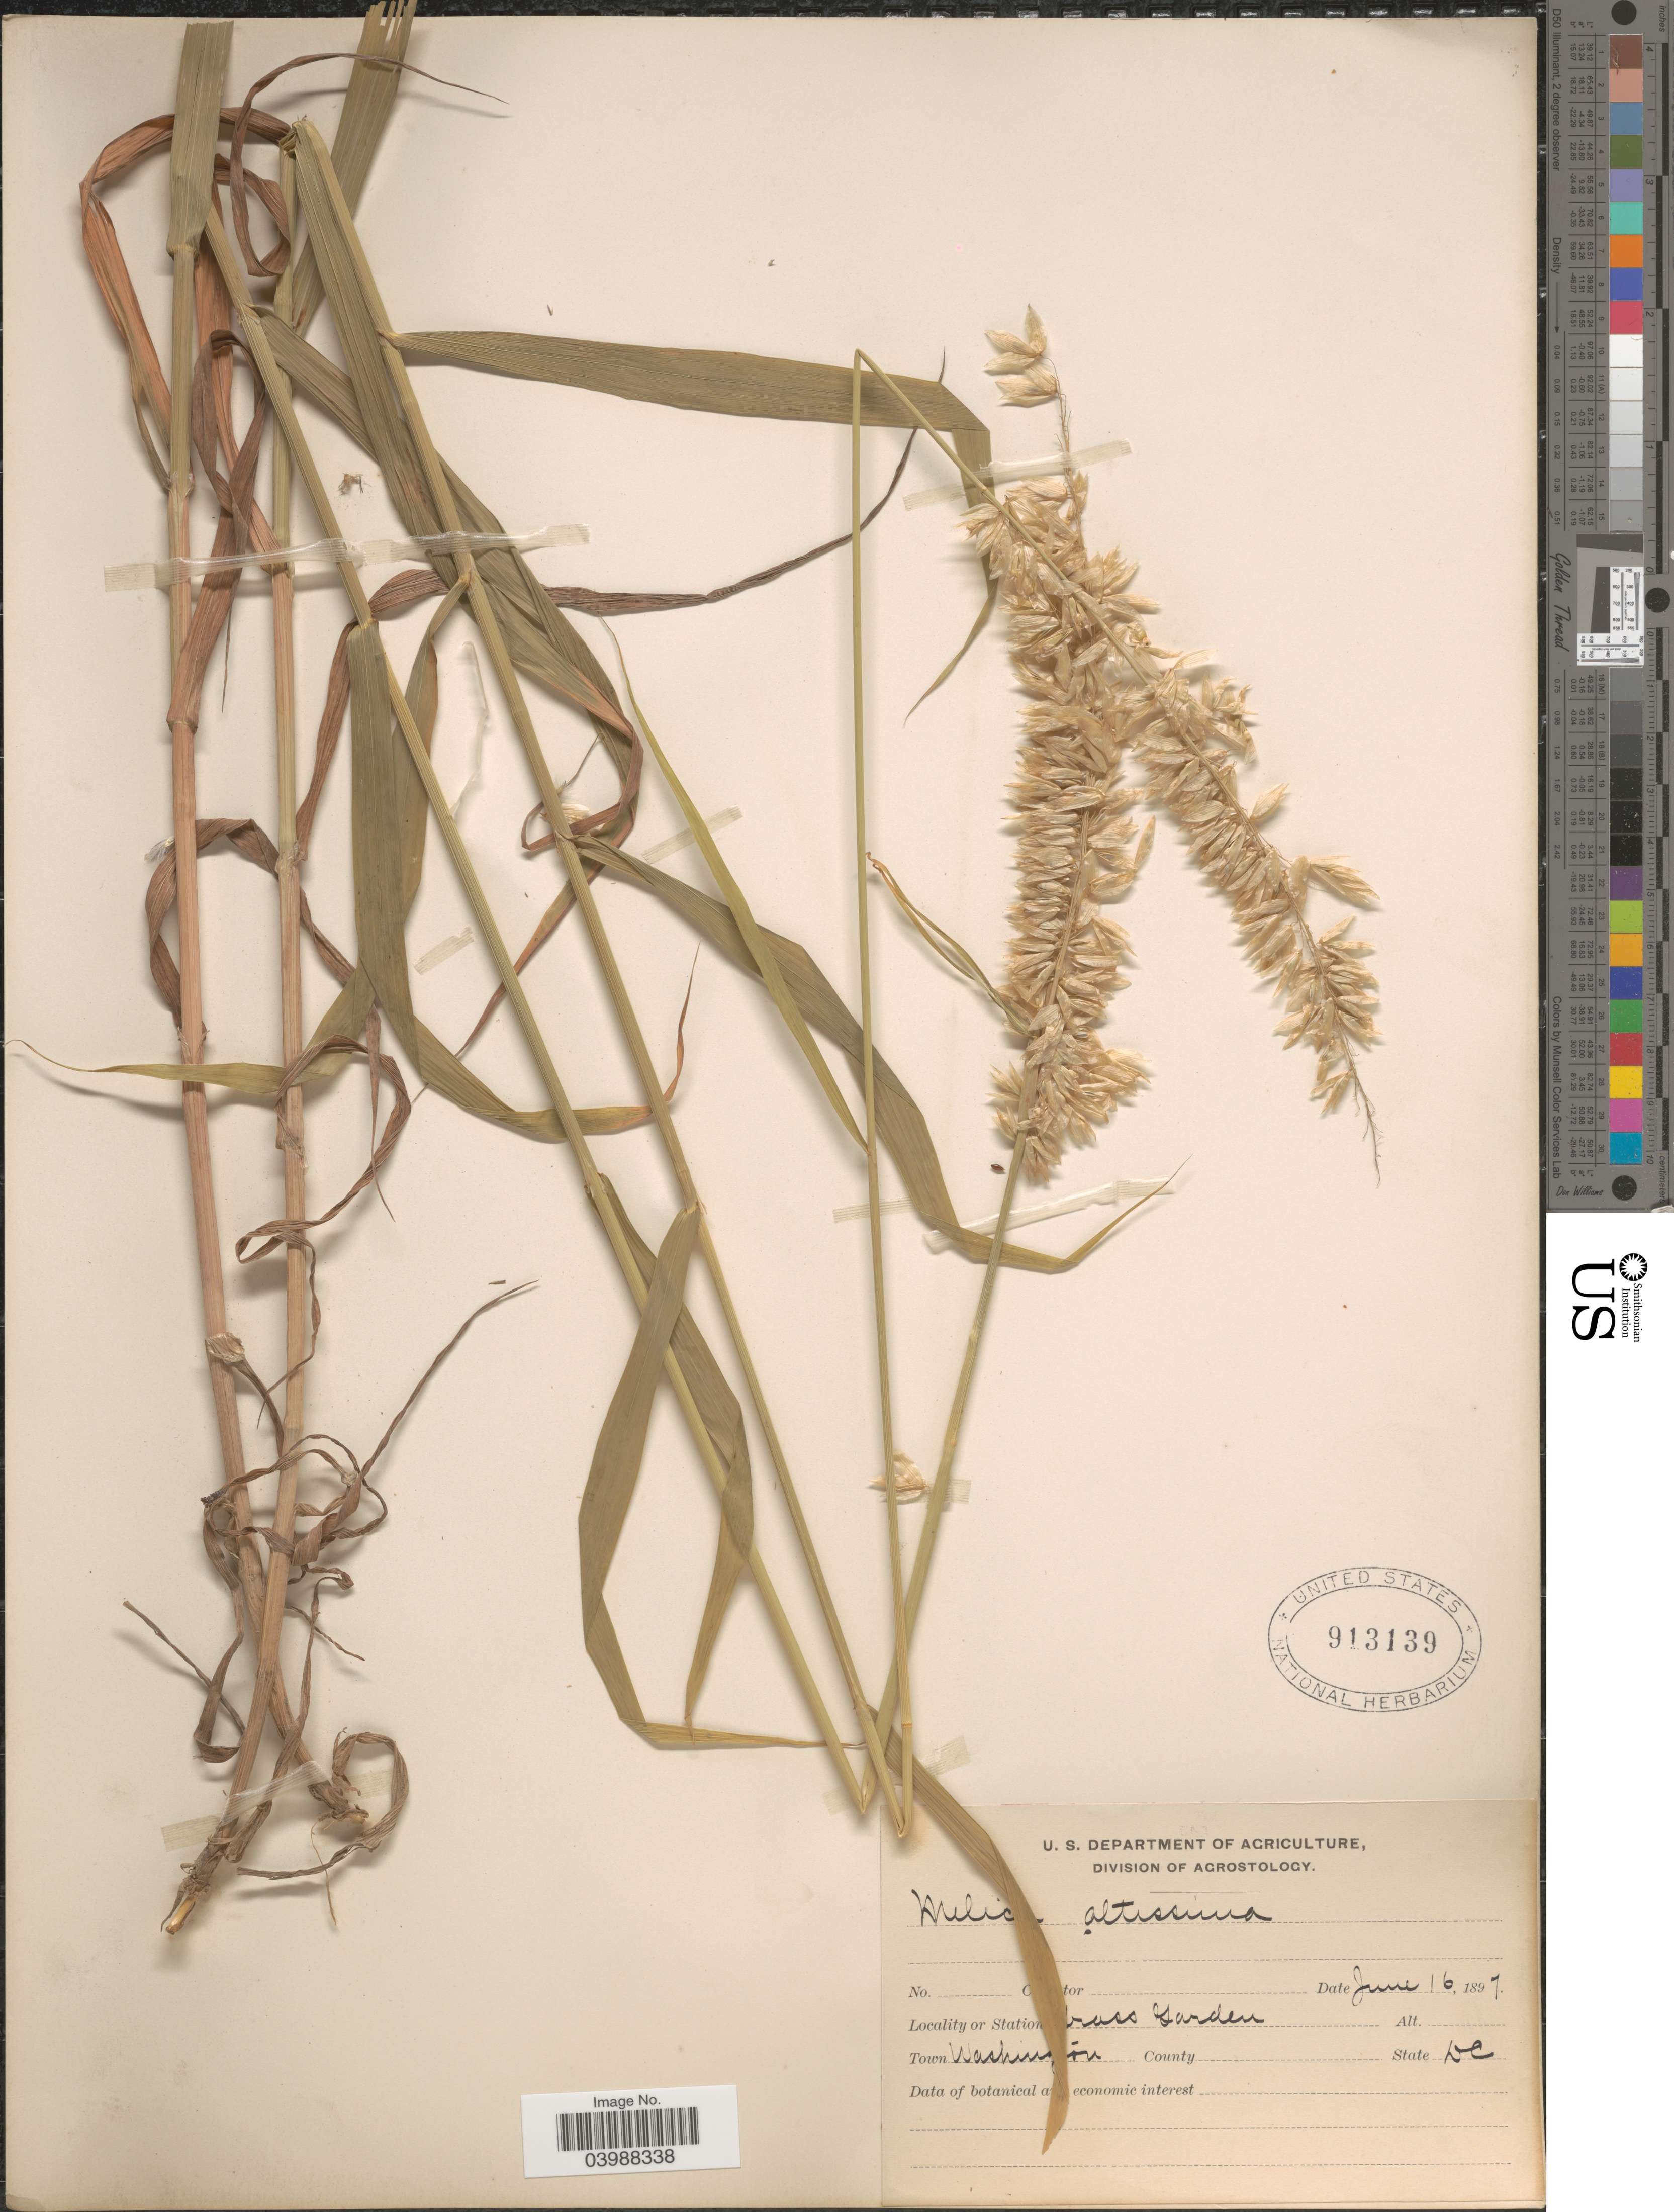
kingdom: Plantae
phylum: Tracheophyta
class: Liliopsida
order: Poales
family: Poaceae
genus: Melica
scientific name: Melica altissima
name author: L.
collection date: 1897-06-16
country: United States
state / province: District of Columbia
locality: Grass Garden. Town Washington. State DC.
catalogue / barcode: US 913139